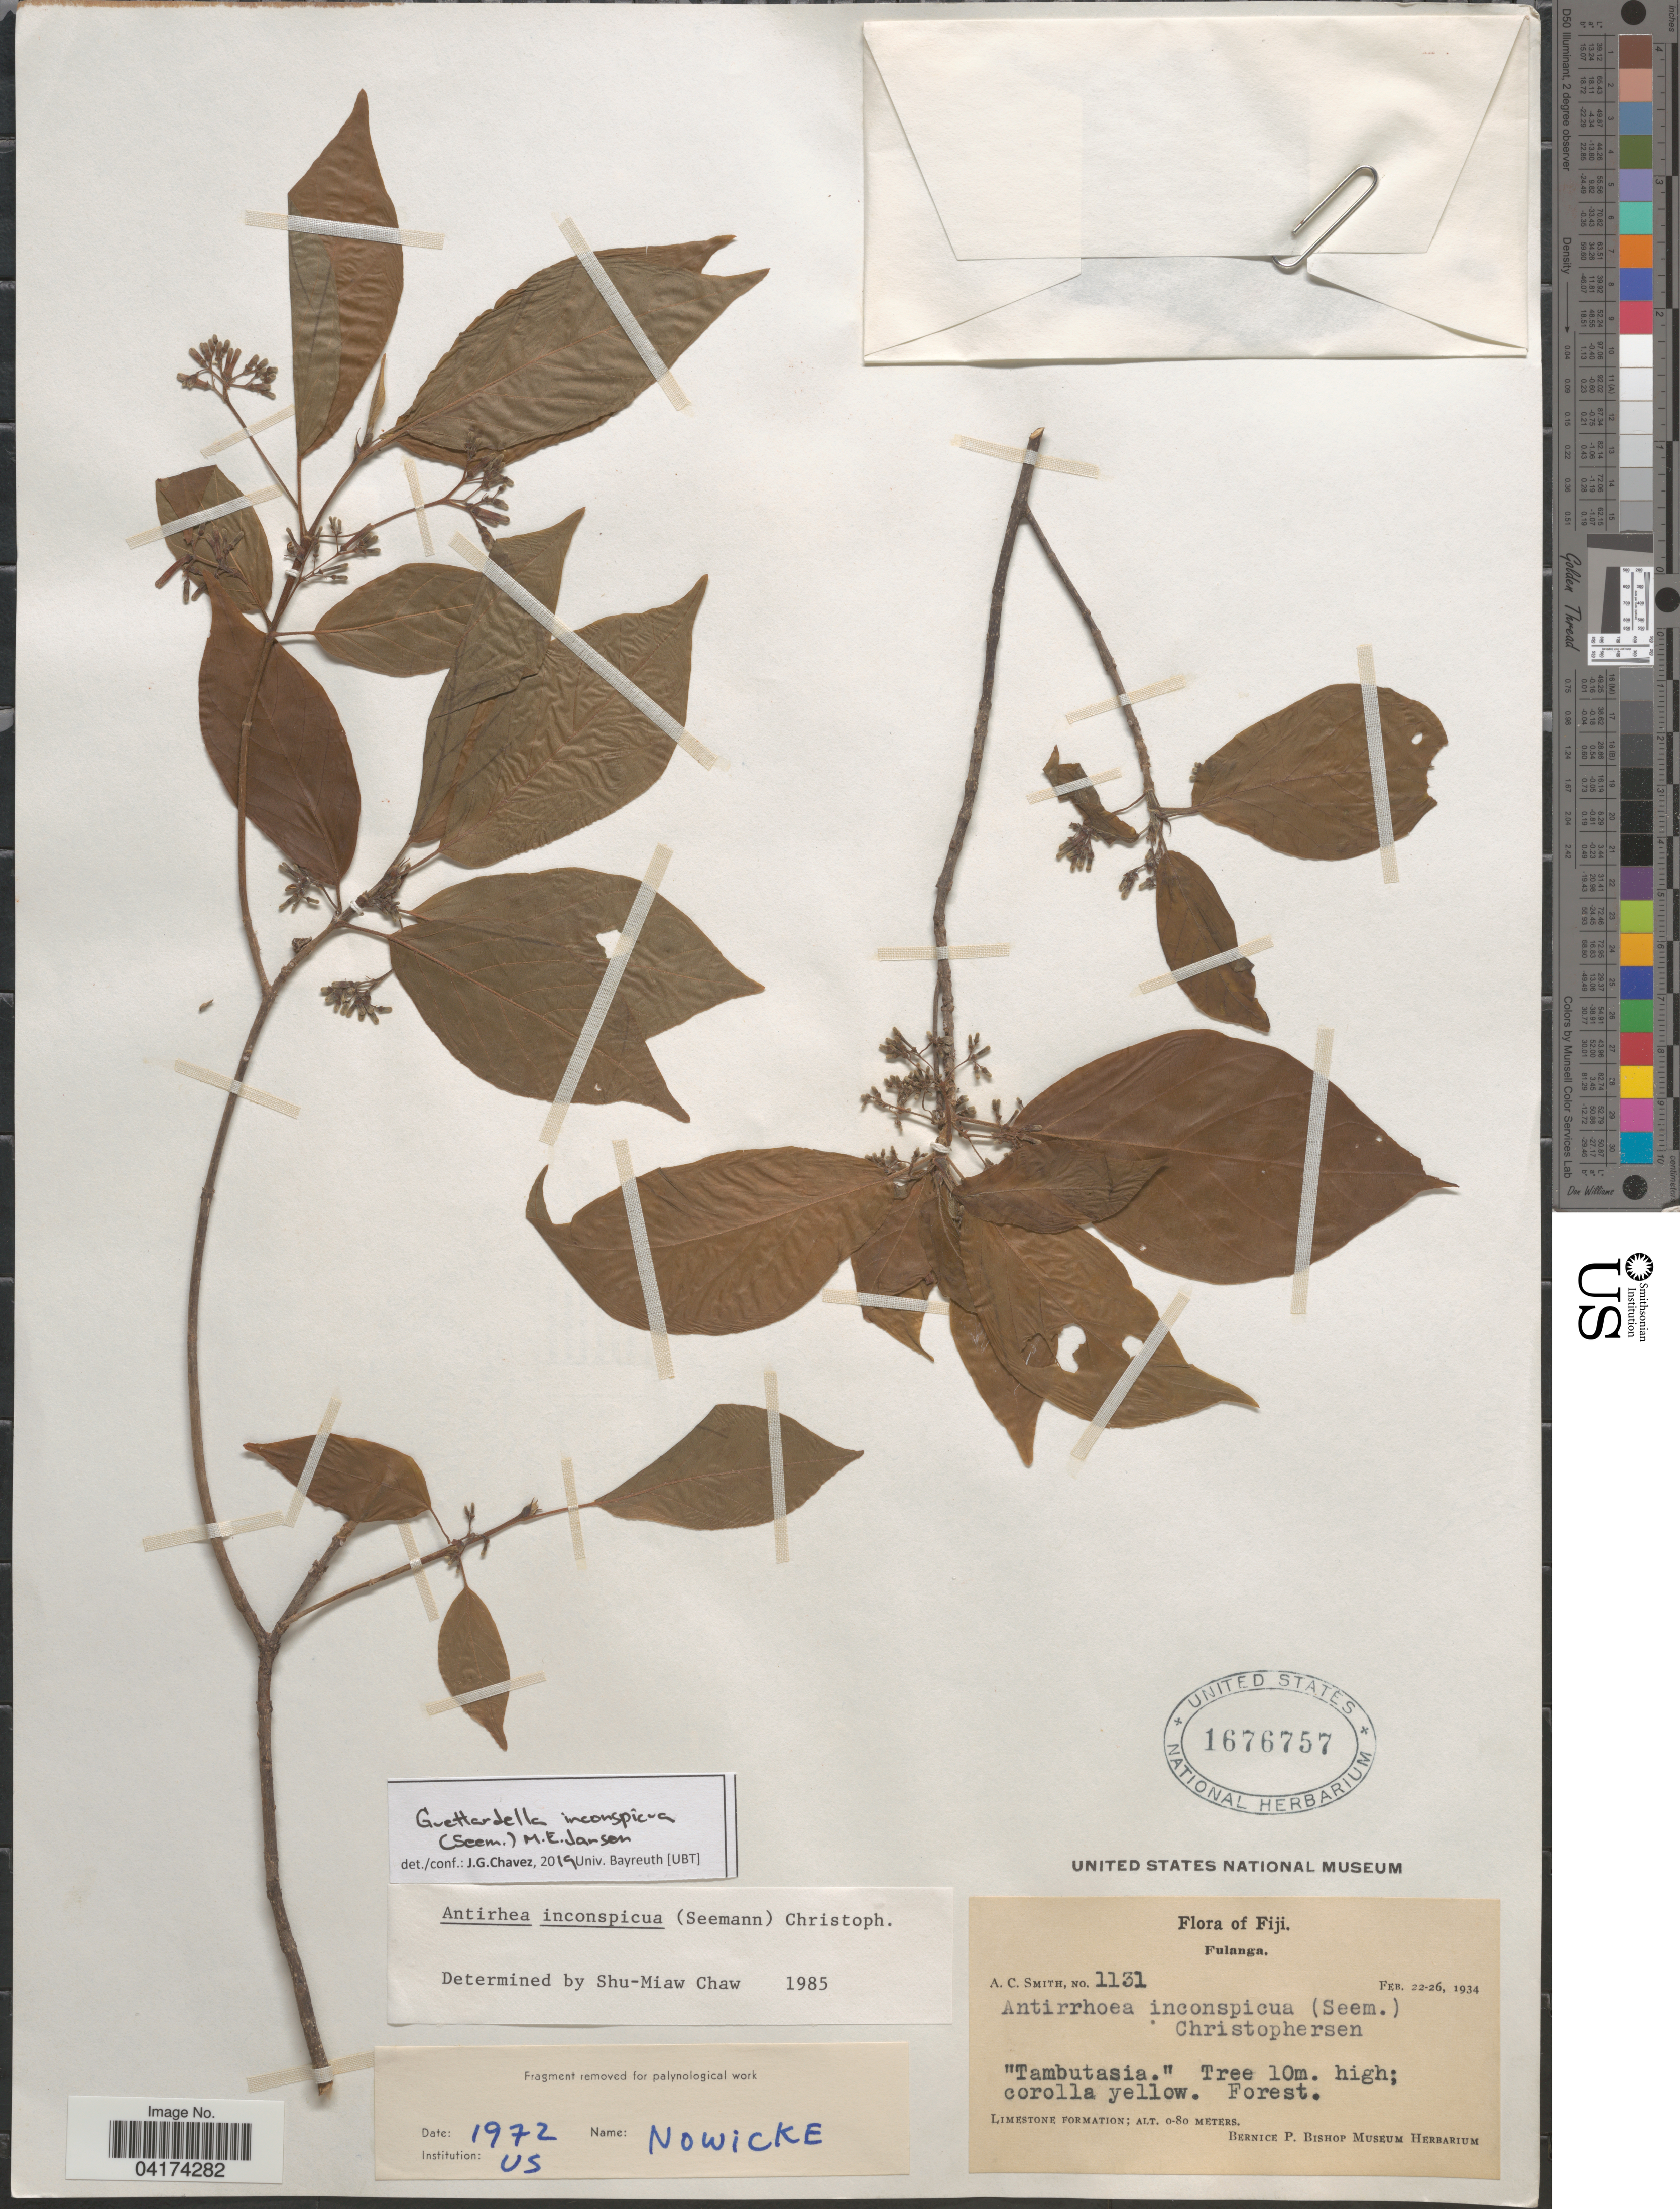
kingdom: Plantae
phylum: Tracheophyta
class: Magnoliopsida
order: Gentianales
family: Rubiaceae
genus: Guettardella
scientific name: Guettardella inconspicua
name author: (Seem.) M. E. Jansen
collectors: A. C. Smith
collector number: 1131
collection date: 1934-02-22/1934-02-26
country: Fiji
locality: Fulanga.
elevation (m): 0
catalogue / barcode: US 1676757